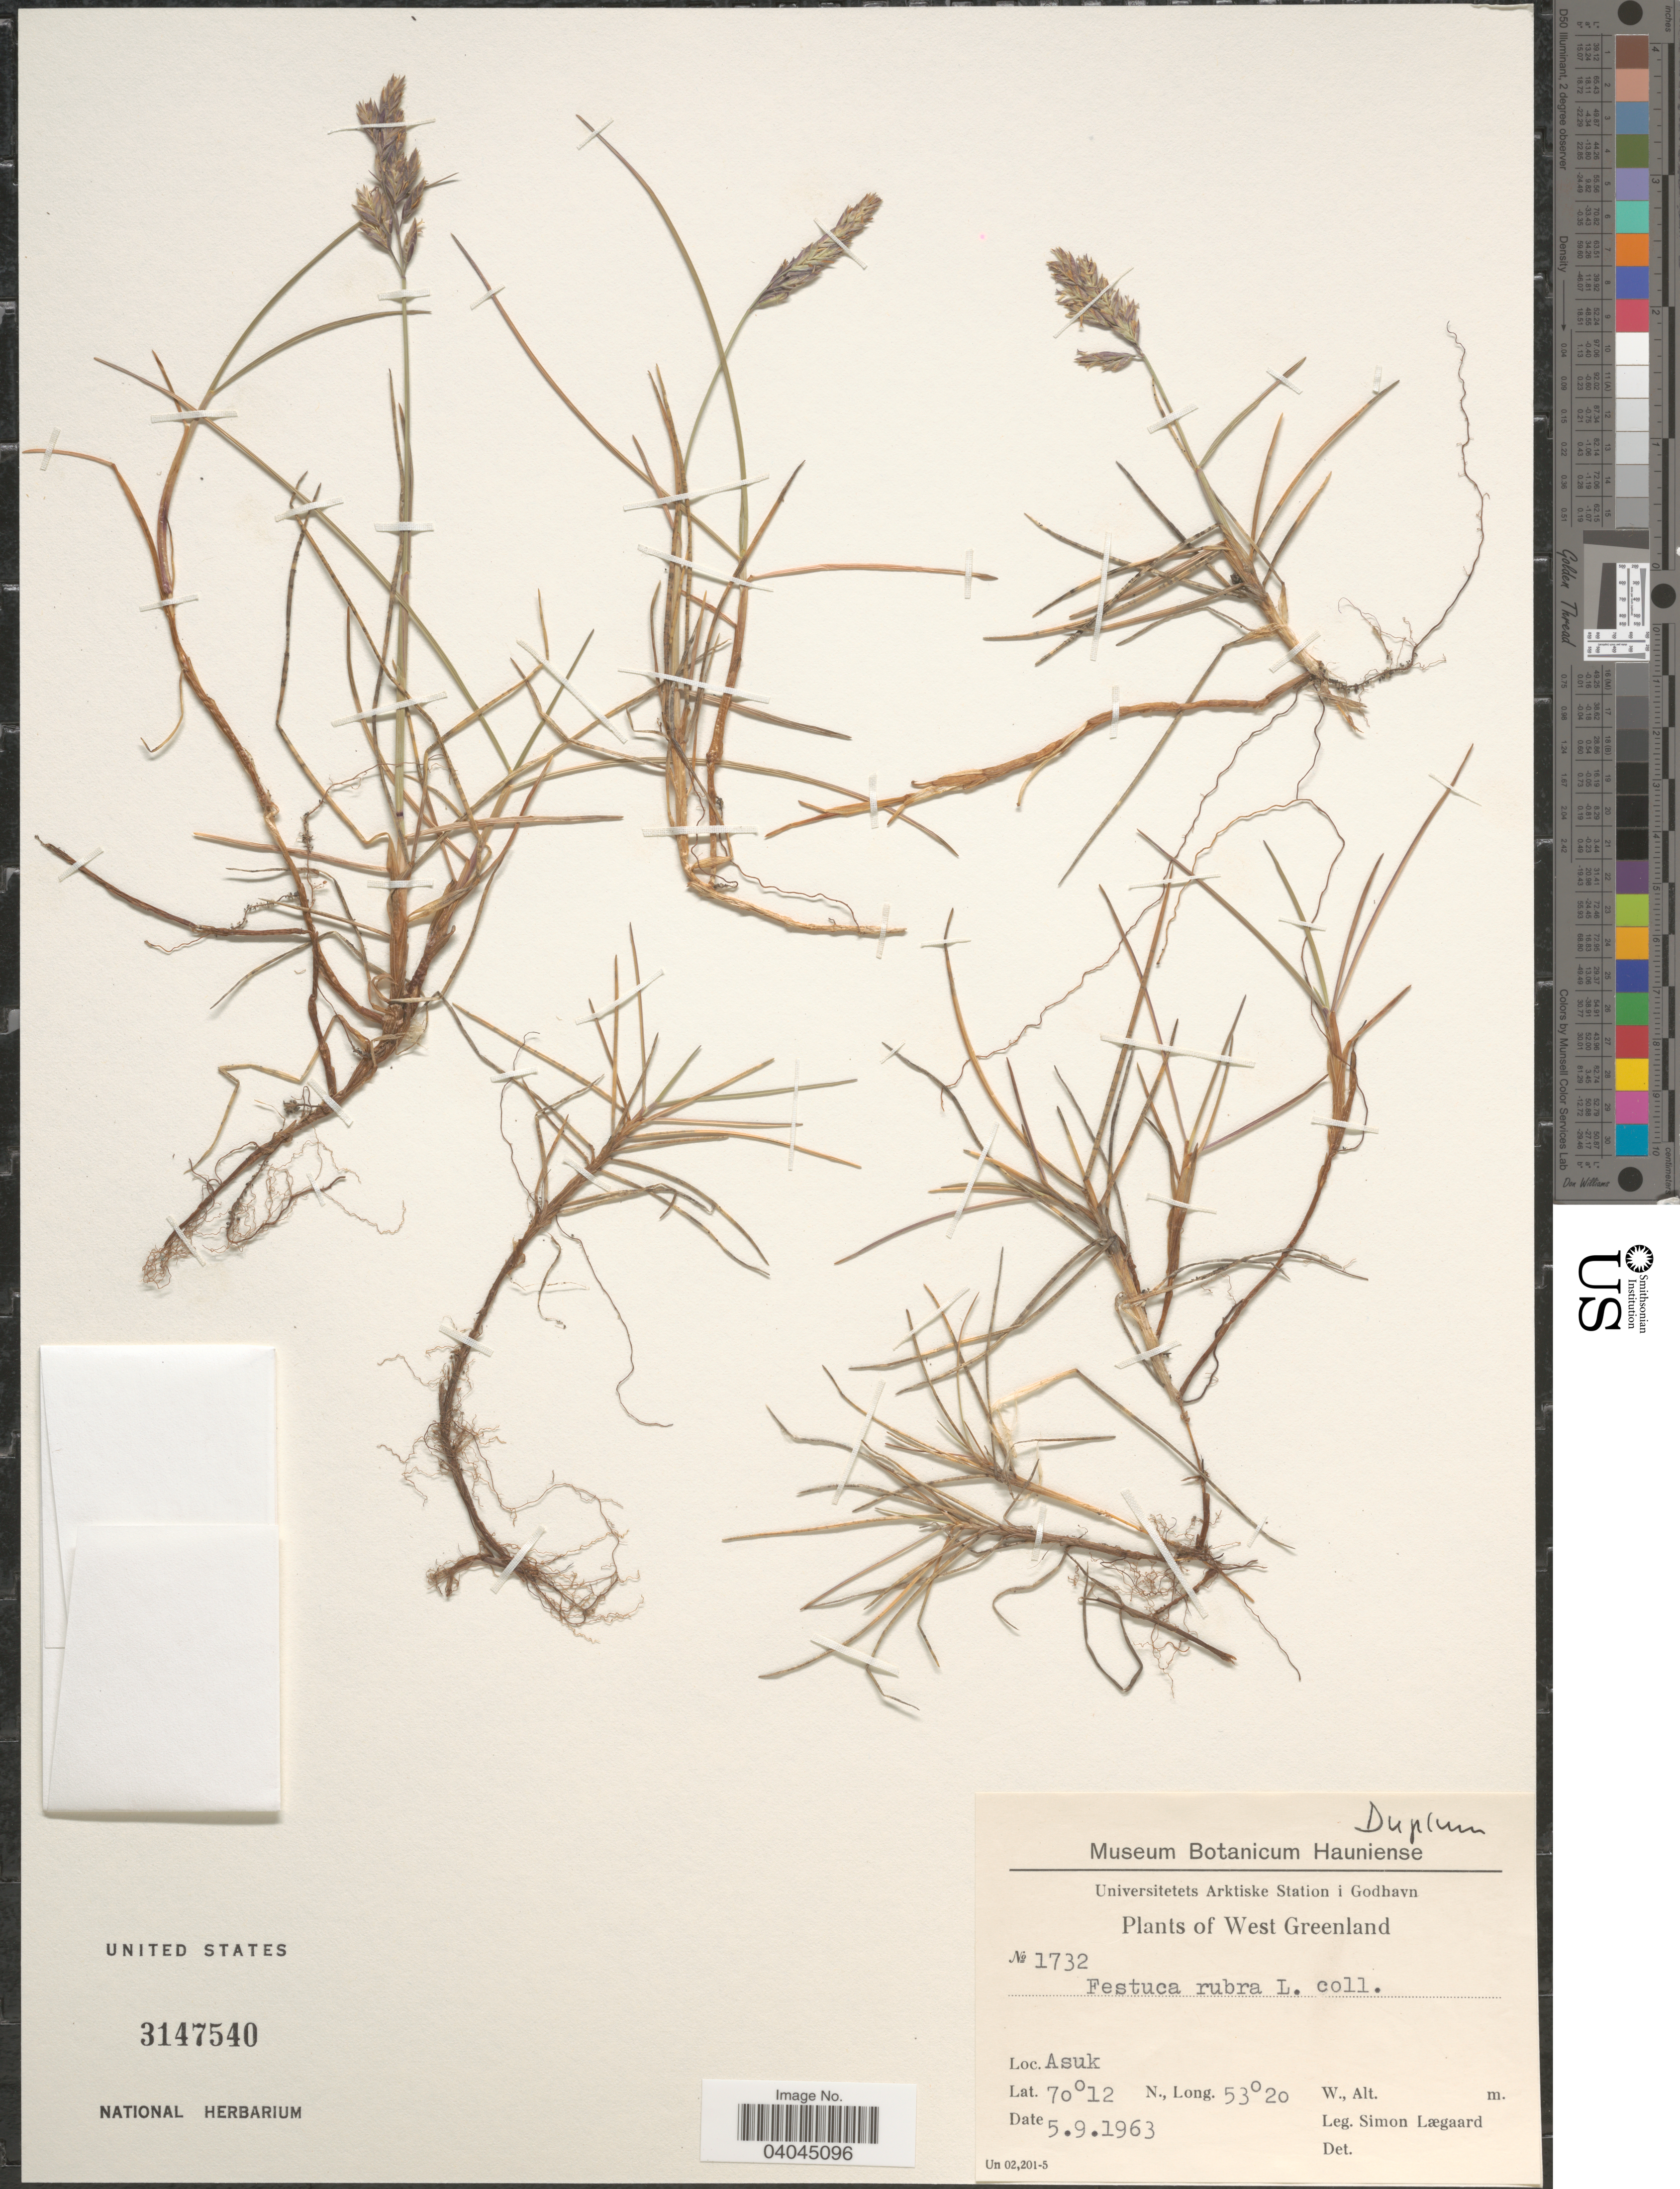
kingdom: Plantae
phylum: Tracheophyta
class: Liliopsida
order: Poales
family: Poaceae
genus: Festuca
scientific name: Festuca rubra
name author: L.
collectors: S. Lægaard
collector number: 1732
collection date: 1963-09-05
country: Greenland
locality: West Greenland. Asuk.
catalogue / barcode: US 3147540